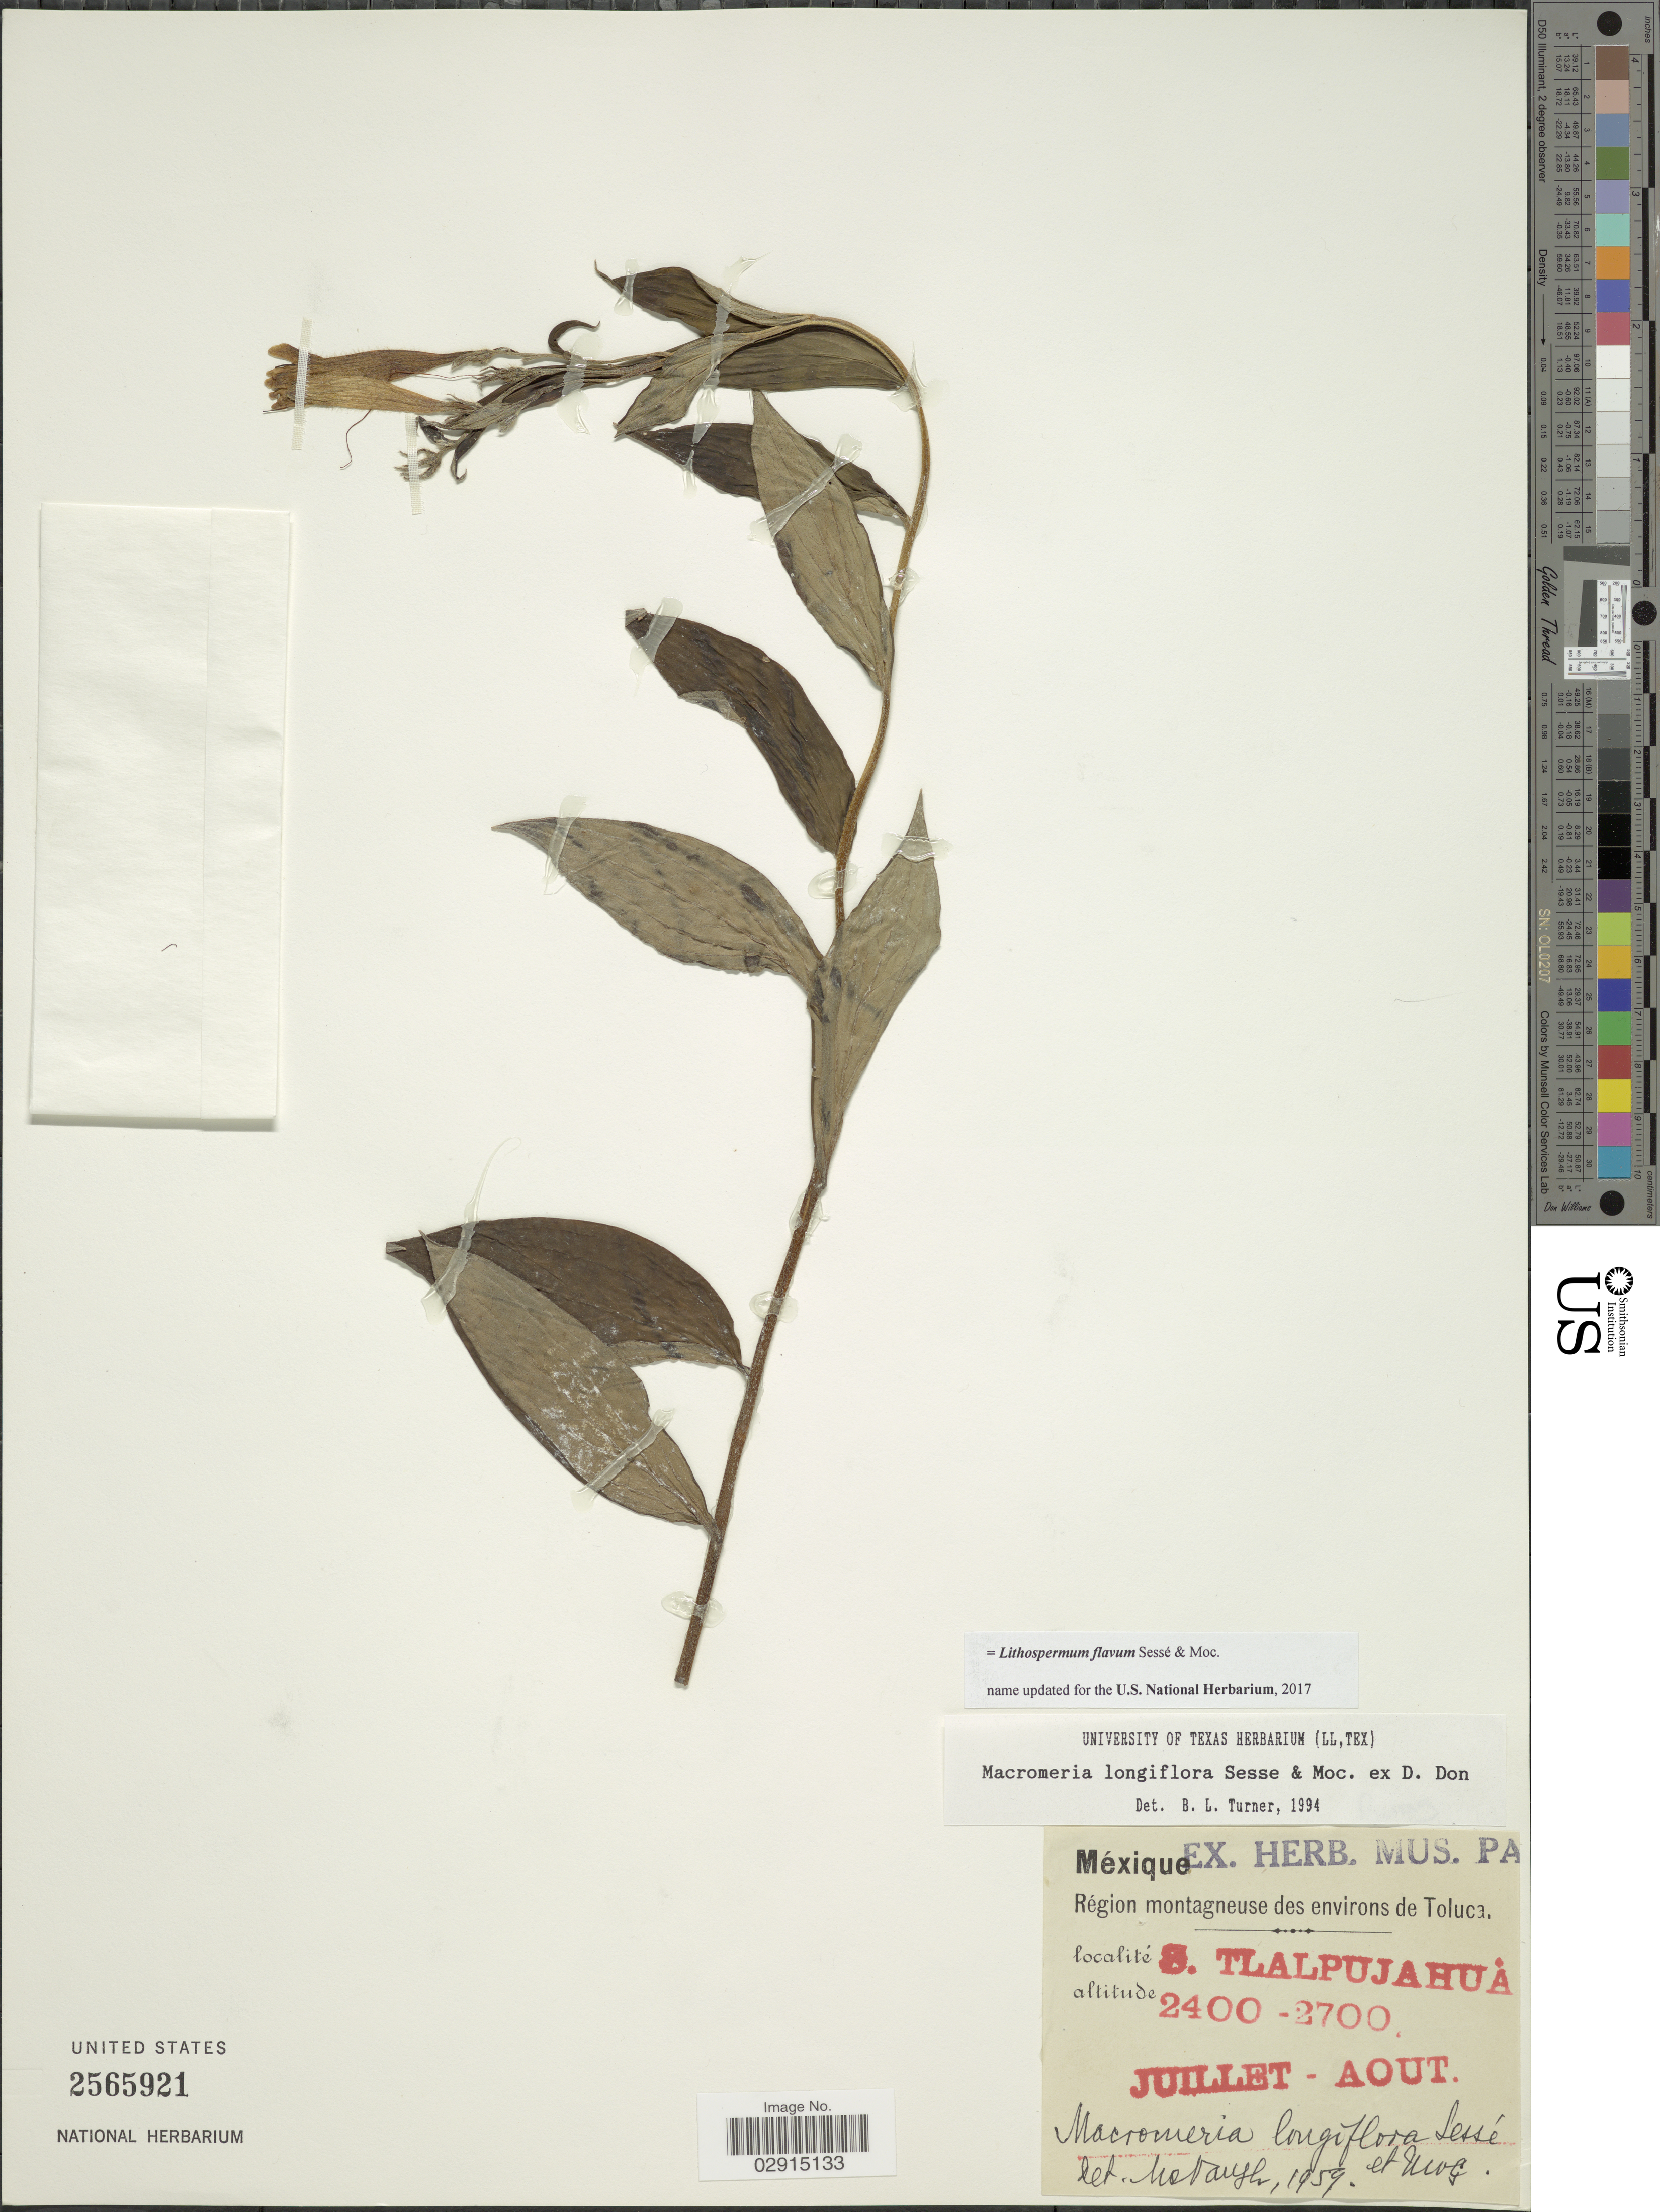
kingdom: Plantae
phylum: Tracheophyta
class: Magnoliopsida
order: Boraginales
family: Boraginaceae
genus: Lithospermum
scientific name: Lithospermum flavum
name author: Sessé & Moc.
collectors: ex herb. Mus. Paris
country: Mexico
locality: Région montagneuse des environs de Toluca. S. Tlalpujahuà.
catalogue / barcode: US 2565921